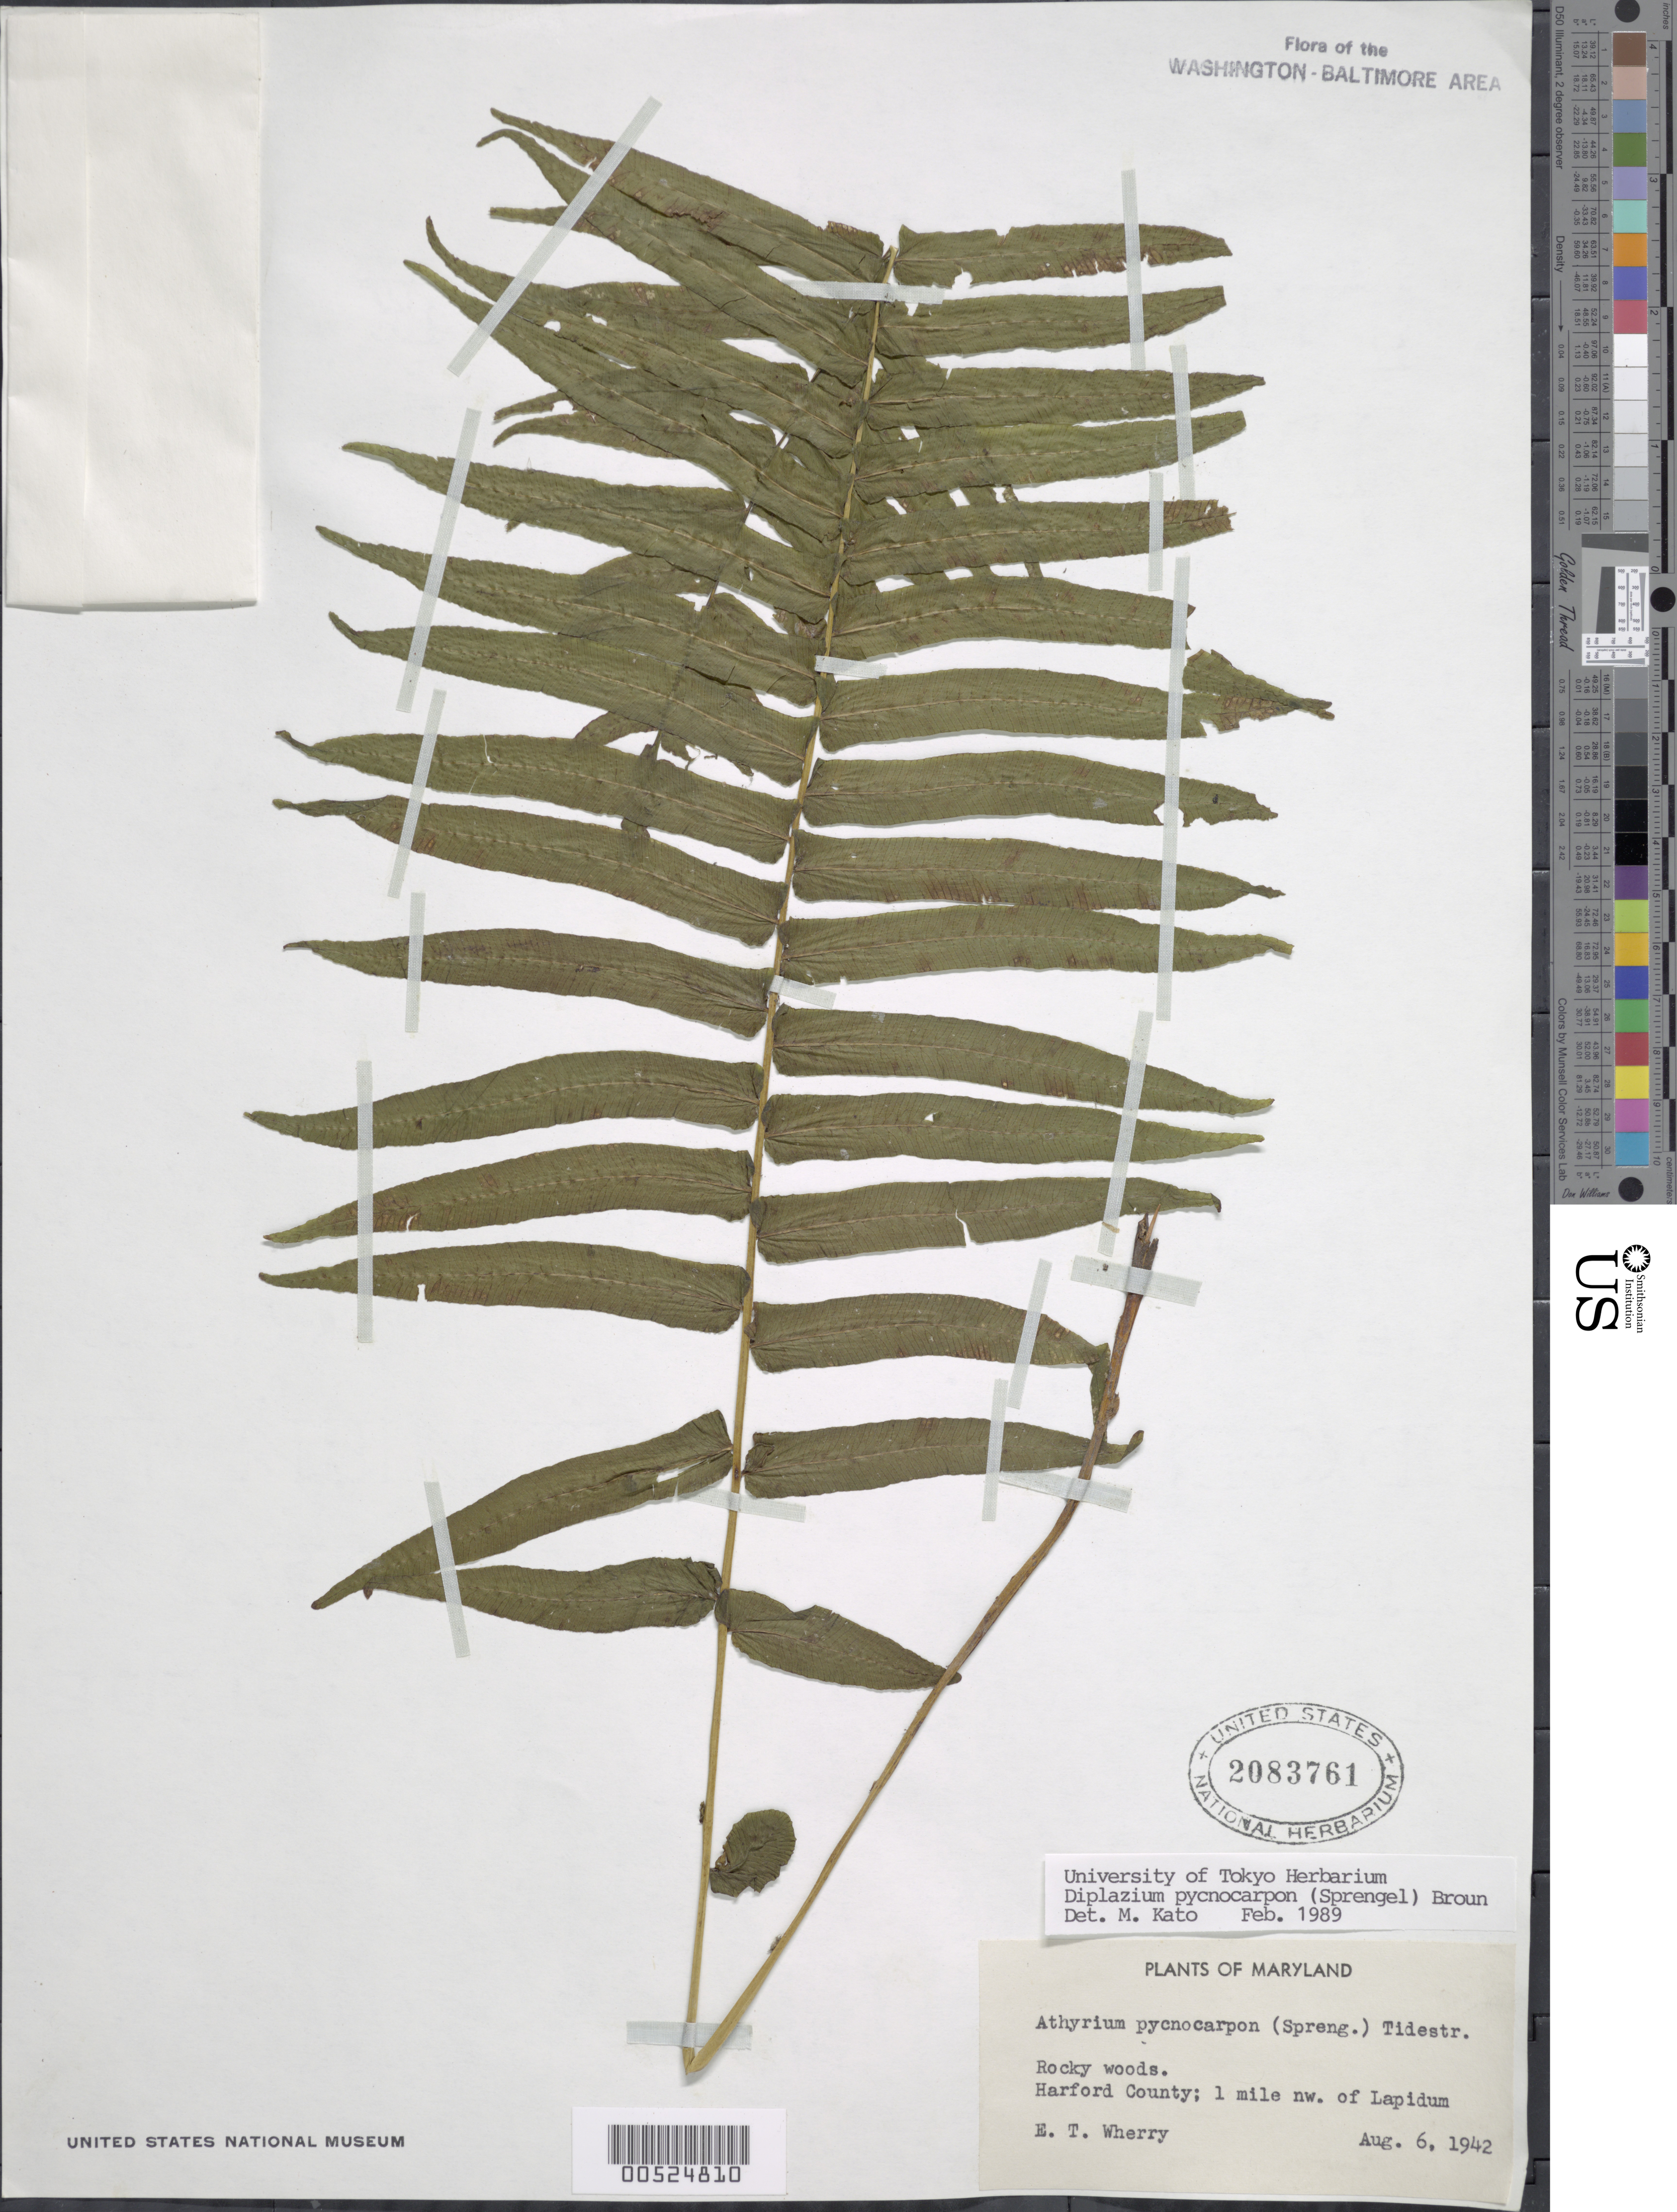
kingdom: Plantae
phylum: Tracheophyta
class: Polypodiopsida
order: Polypodiales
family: Diplaziopsidaceae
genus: Homalosorus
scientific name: Homalosorus pycnocarpos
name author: (Spreng.) Pic. Serm.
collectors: E. T. Wherry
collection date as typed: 06 Aug 1942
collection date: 1942-08-06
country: United States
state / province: Maryland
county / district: Harford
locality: Lapidum, 1 mi. NW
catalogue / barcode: US 2083761